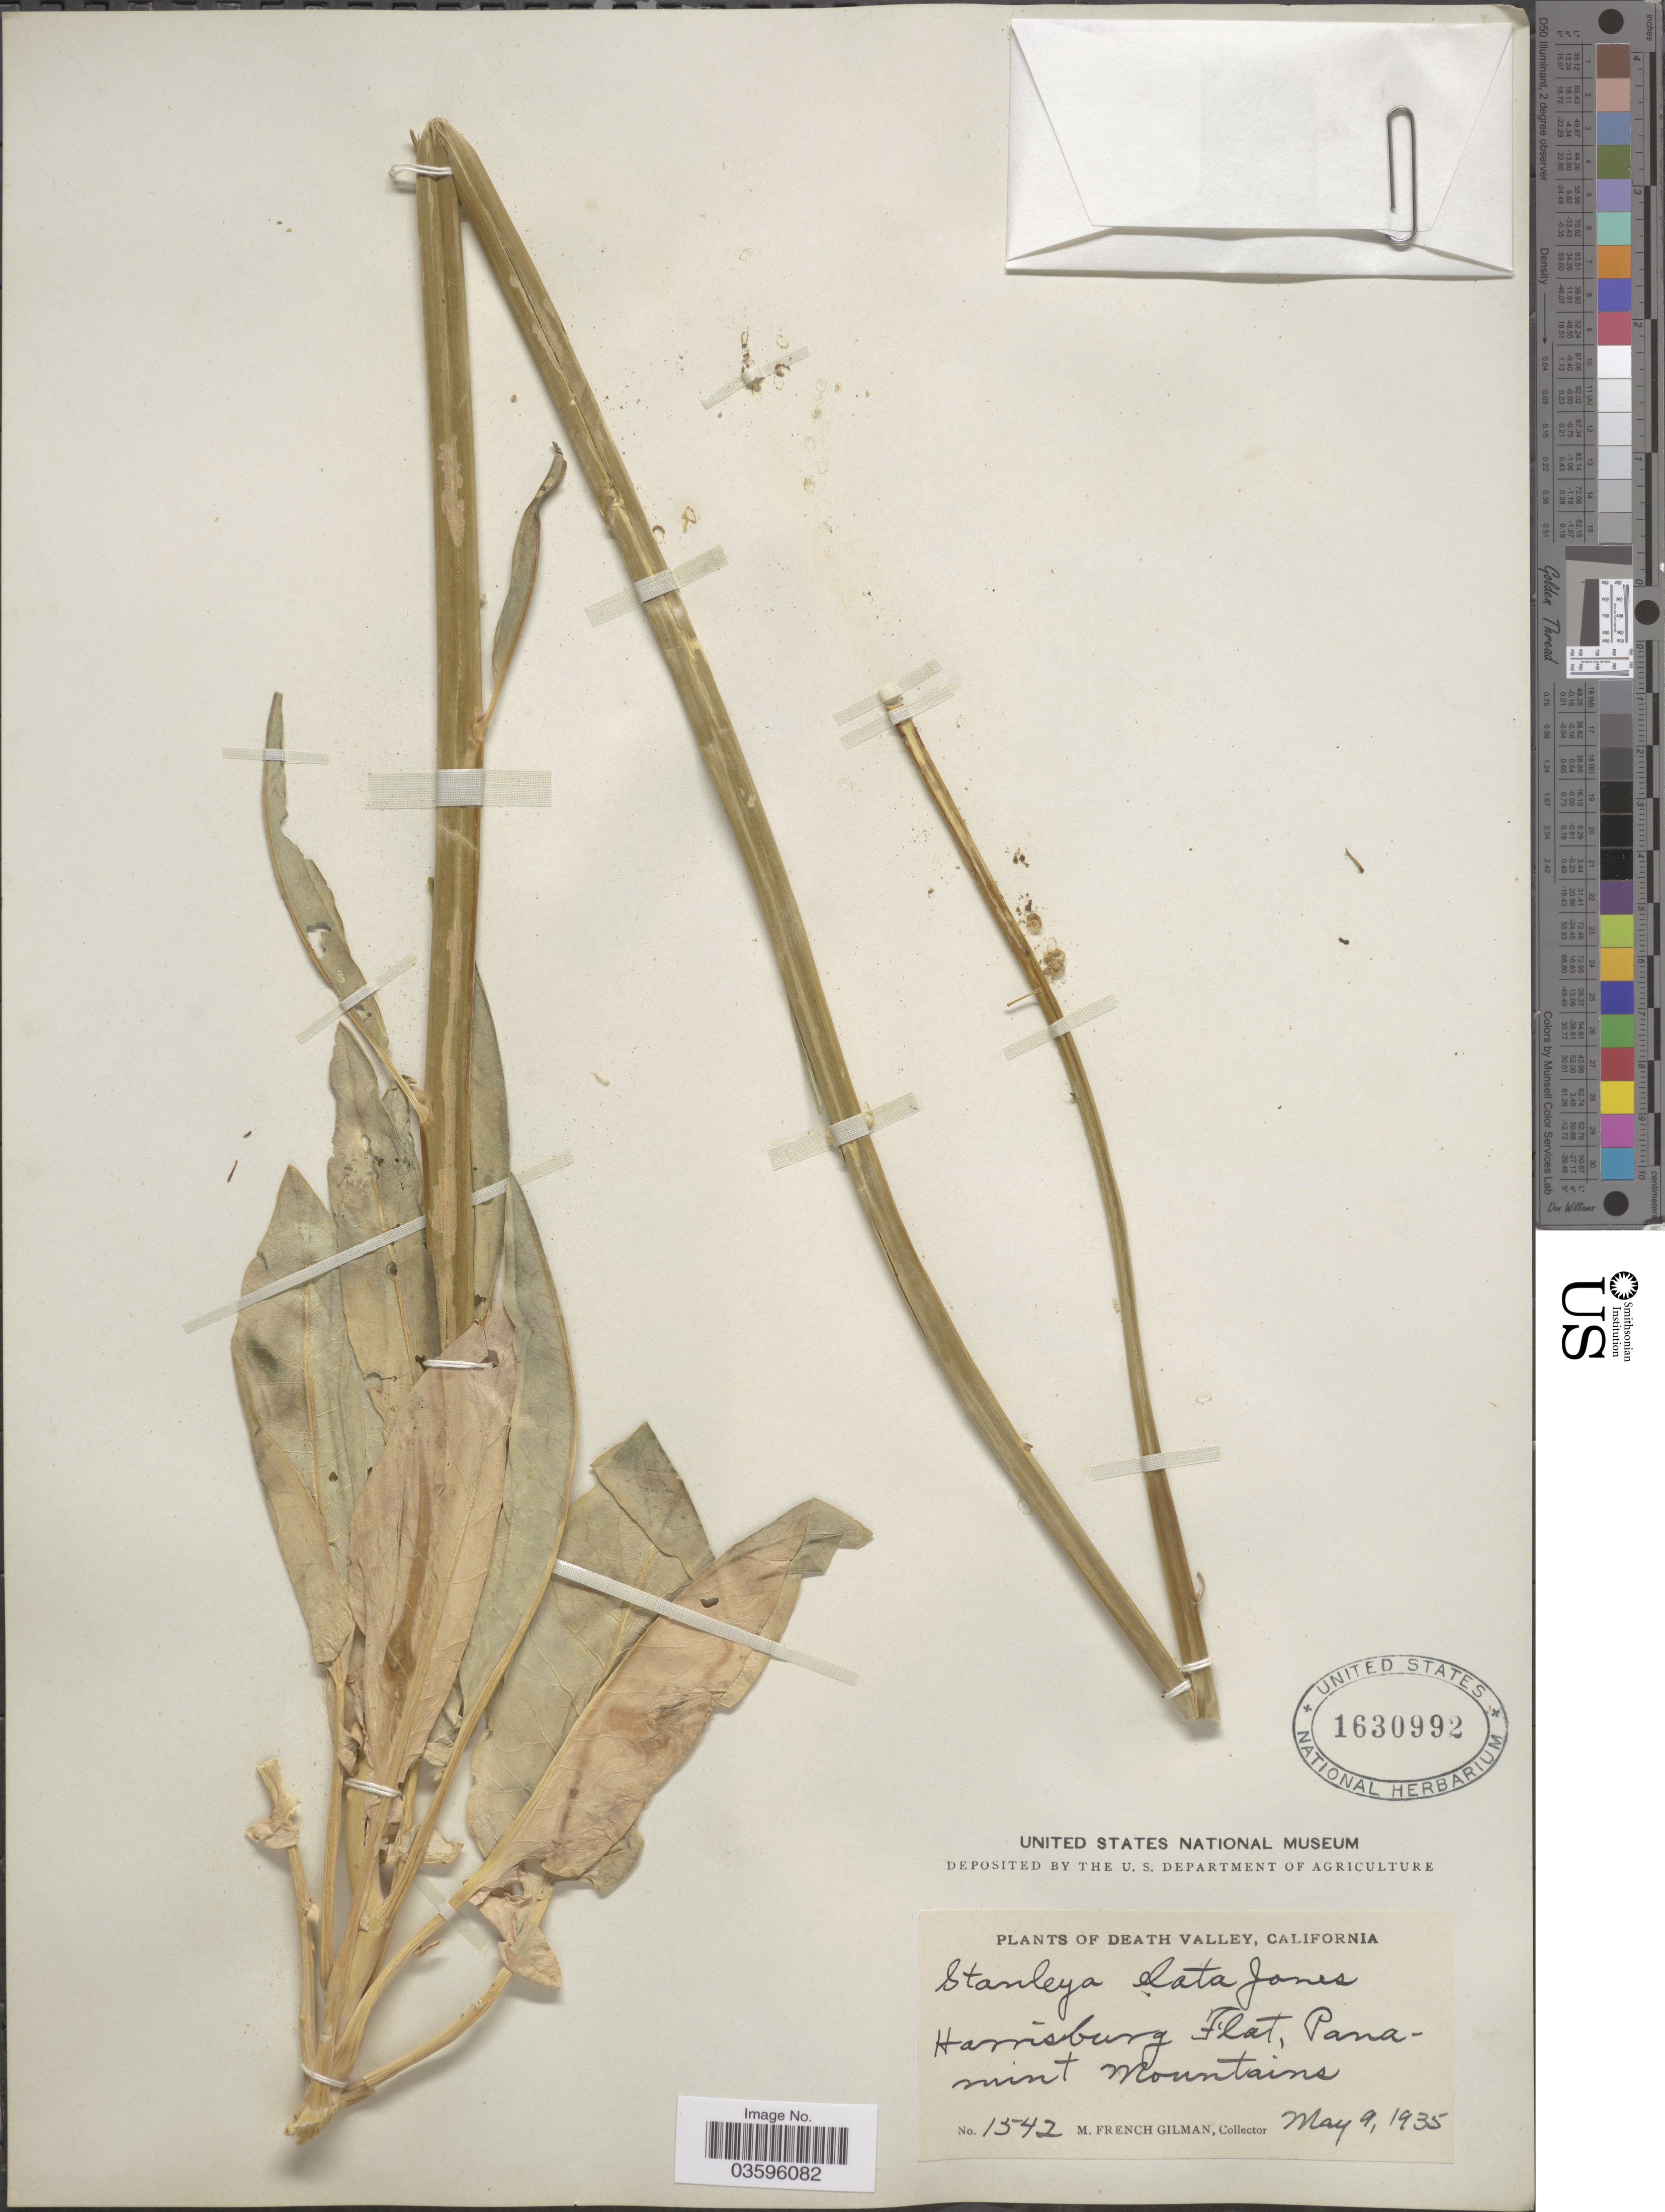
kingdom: Plantae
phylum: Tracheophyta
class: Magnoliopsida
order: Brassicales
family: Brassicaceae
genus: Stanleya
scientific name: Stanleya elata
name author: M.E. Jones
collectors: M. F. Gilman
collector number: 1542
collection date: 1935-05-09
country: United States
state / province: California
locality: Death Valley. Harrisburg Flat, Panamint Mountains.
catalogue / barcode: US 1630992